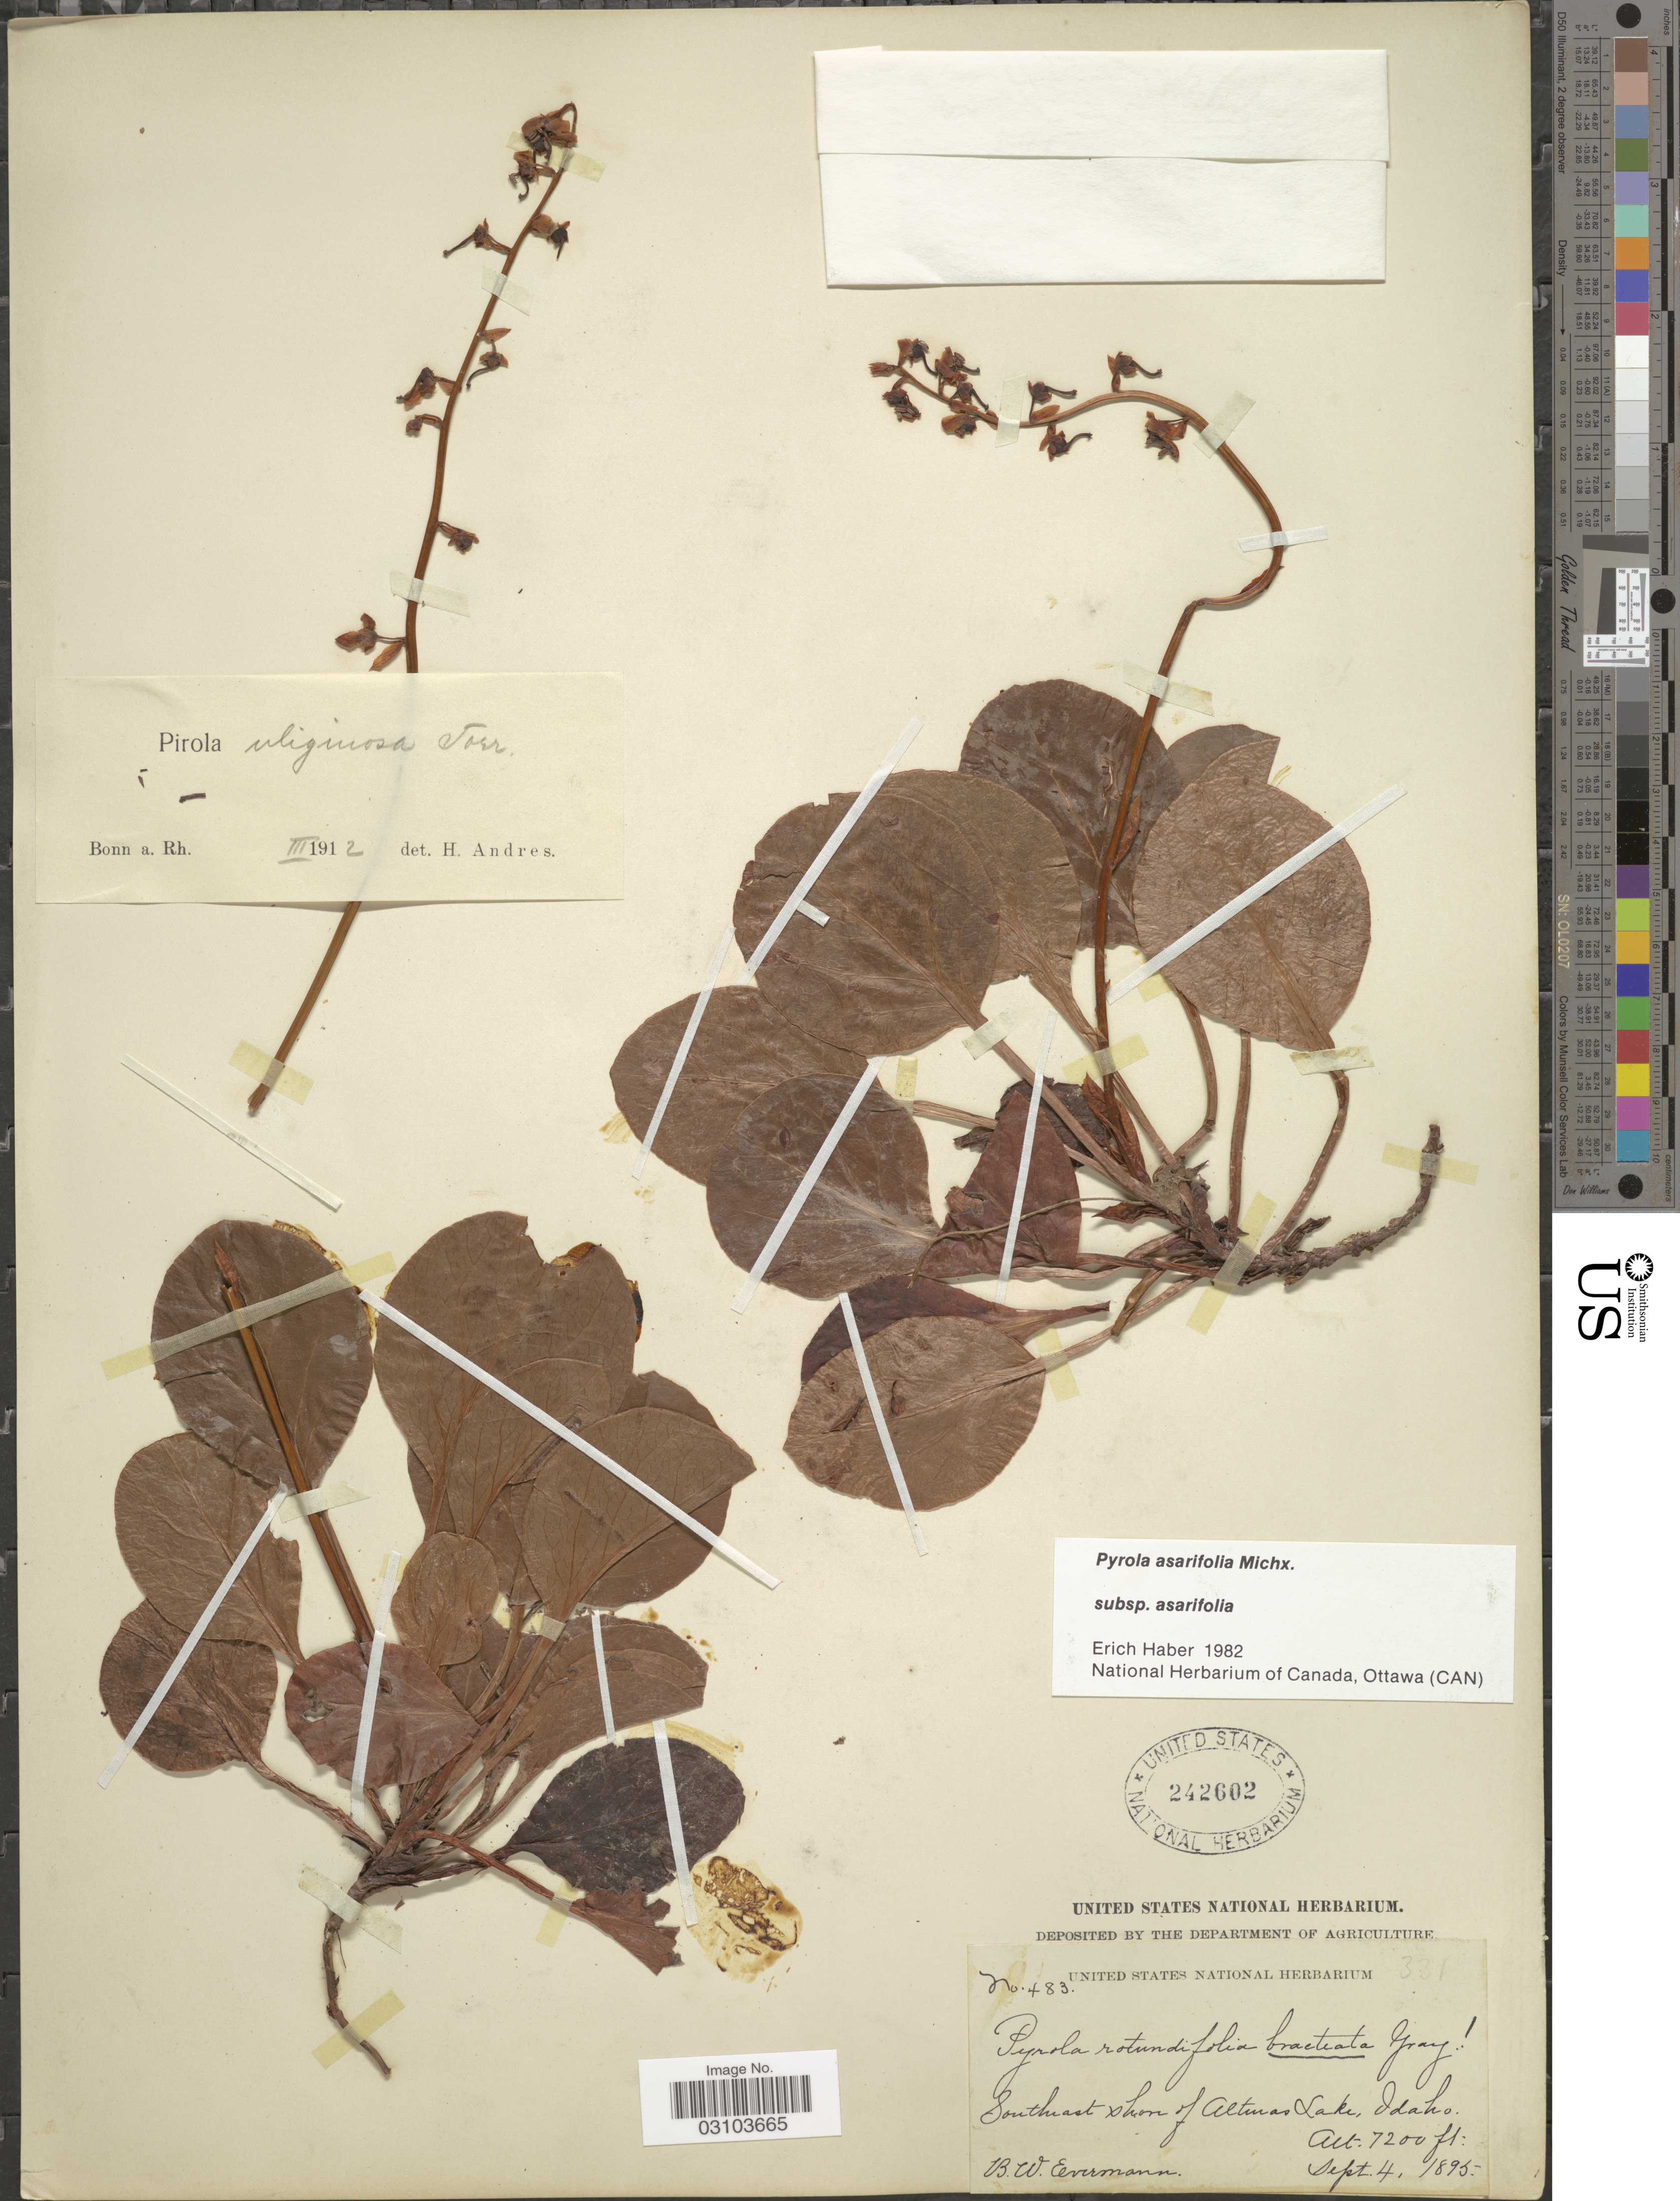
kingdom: Plantae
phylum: Tracheophyta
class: Magnoliopsida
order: Ericales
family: Ericaceae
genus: Pyrola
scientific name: Pyrola asarifolia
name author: Michx.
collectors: B. W. Evermann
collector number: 483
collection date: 1895-09-04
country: United States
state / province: Idaho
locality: Southeast shore of Alturas Lake.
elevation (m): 2195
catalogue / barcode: US 242602